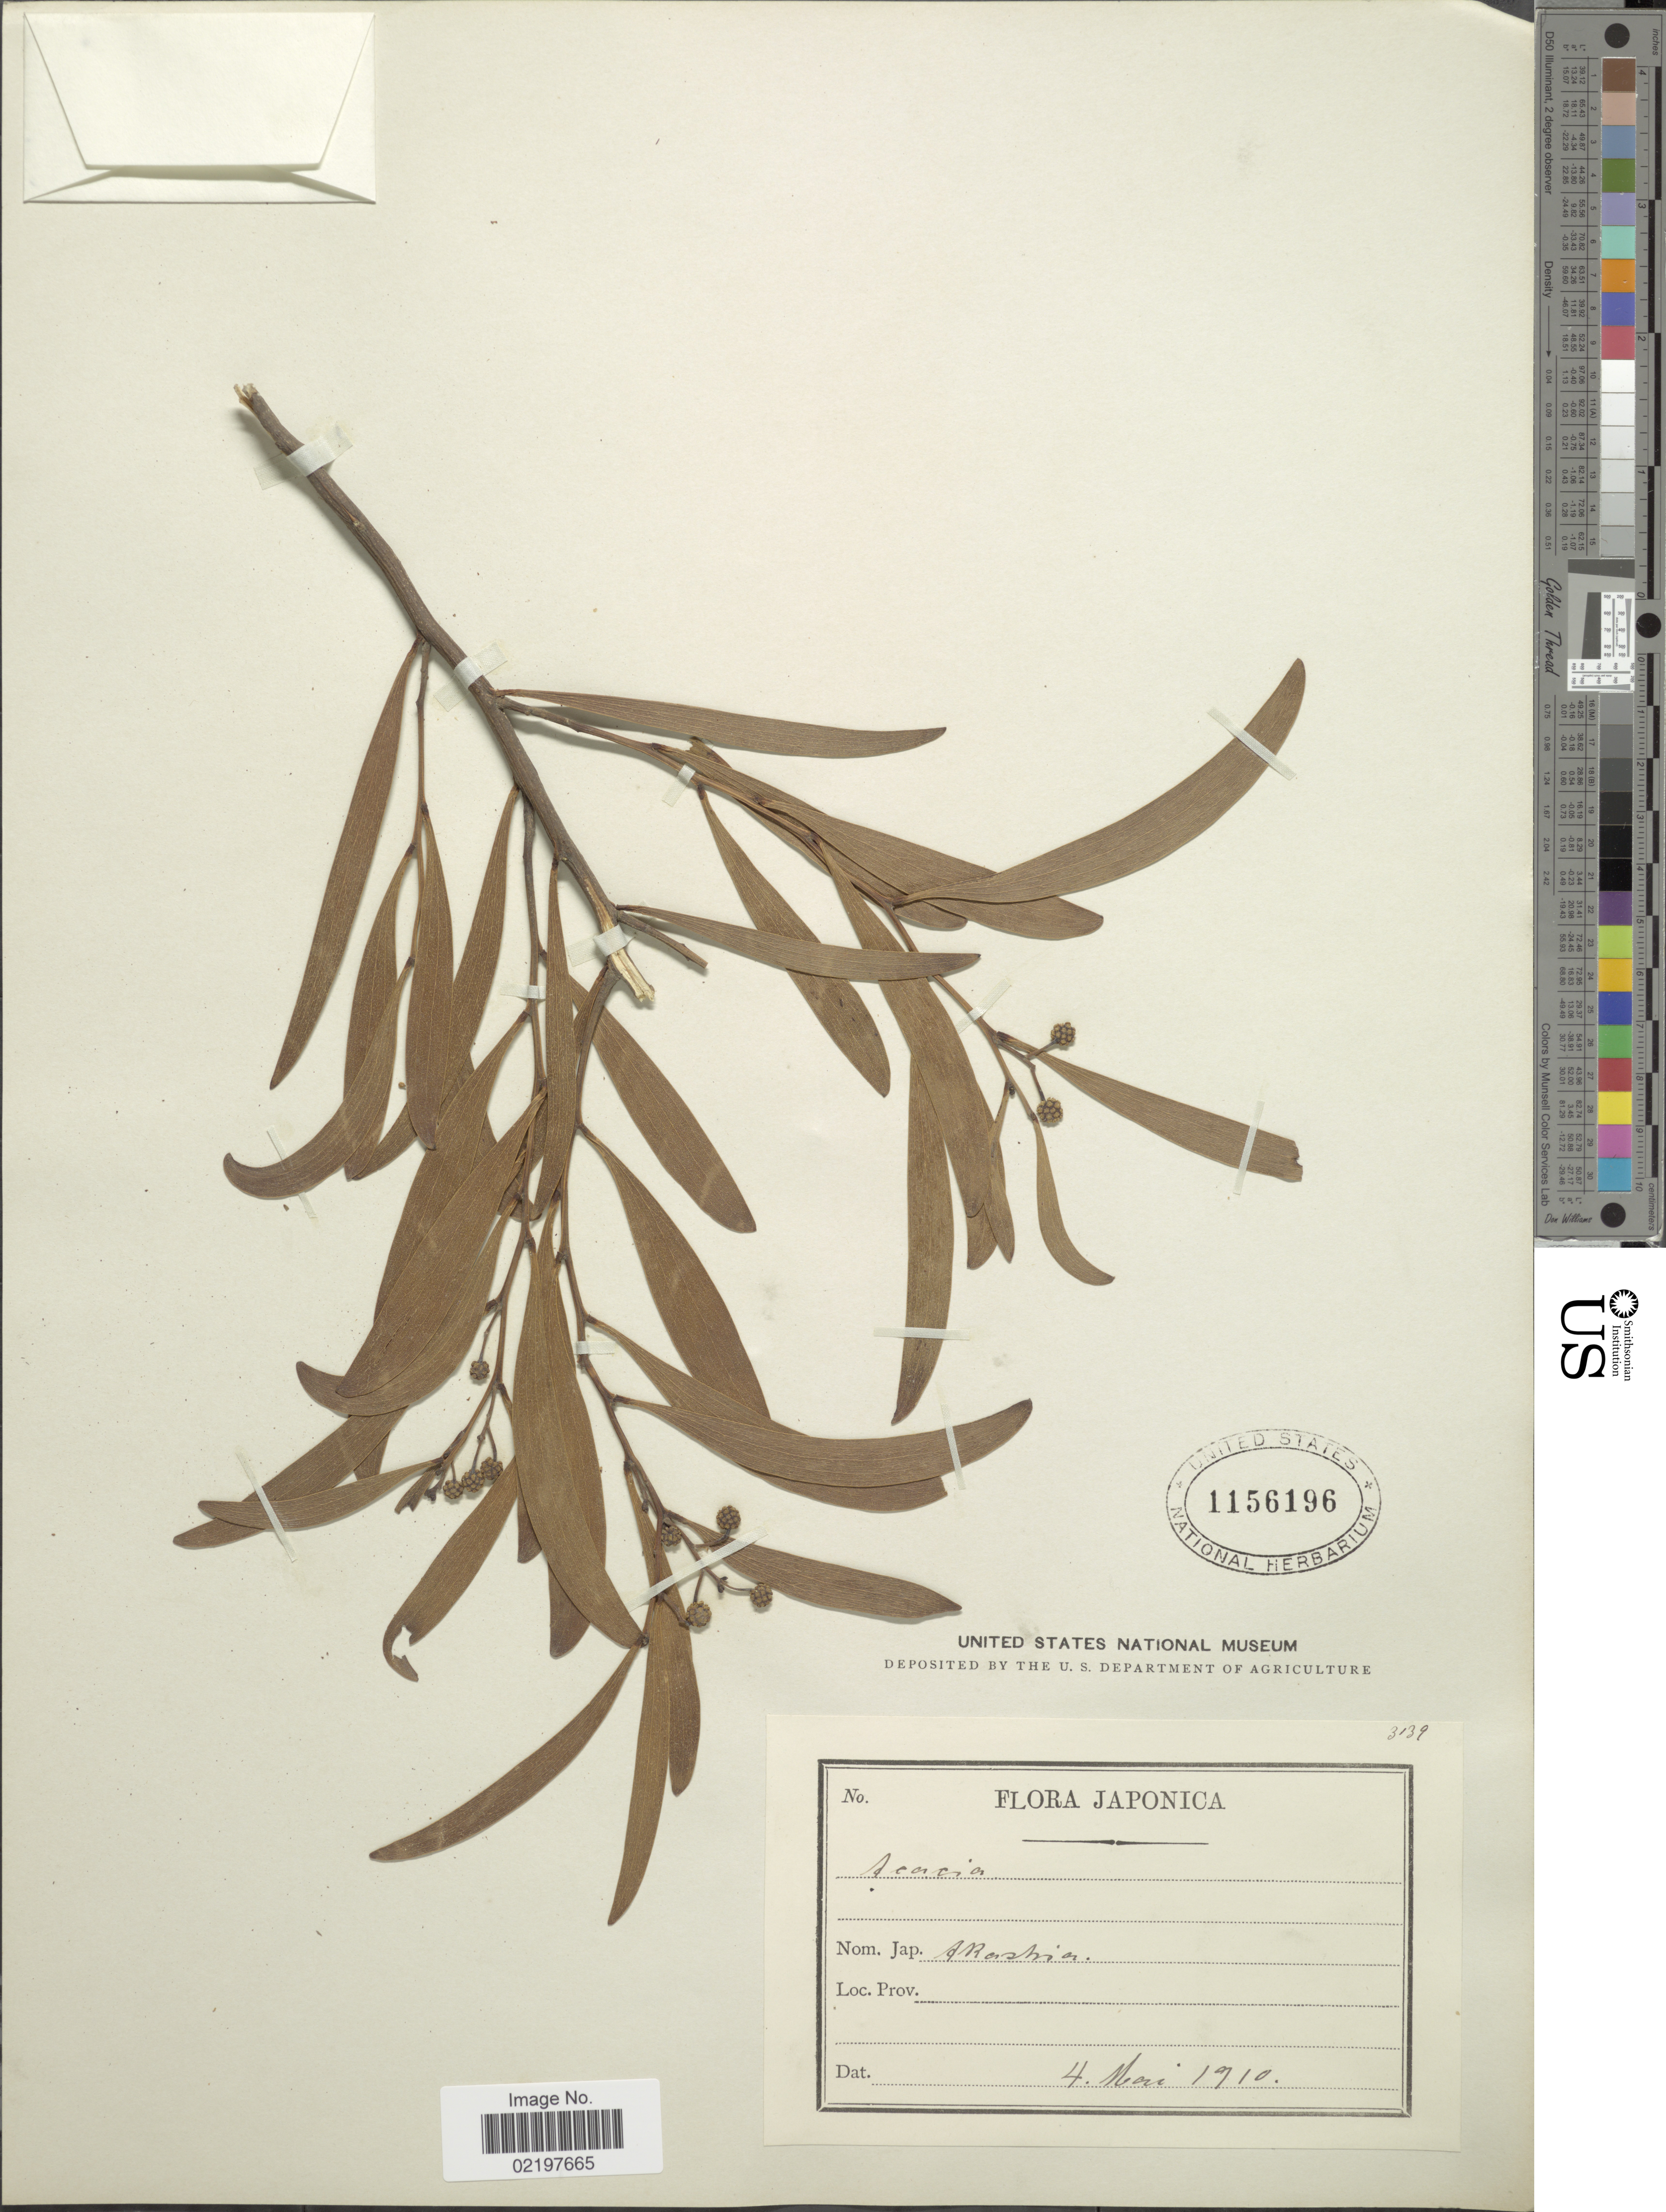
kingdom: Plantae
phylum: Tracheophyta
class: Magnoliopsida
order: Fabales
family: Fabaceae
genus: Acacia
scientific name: Acacia confusa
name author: Merr.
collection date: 1910-05-04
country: Japan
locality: Japonica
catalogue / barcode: US 1156196